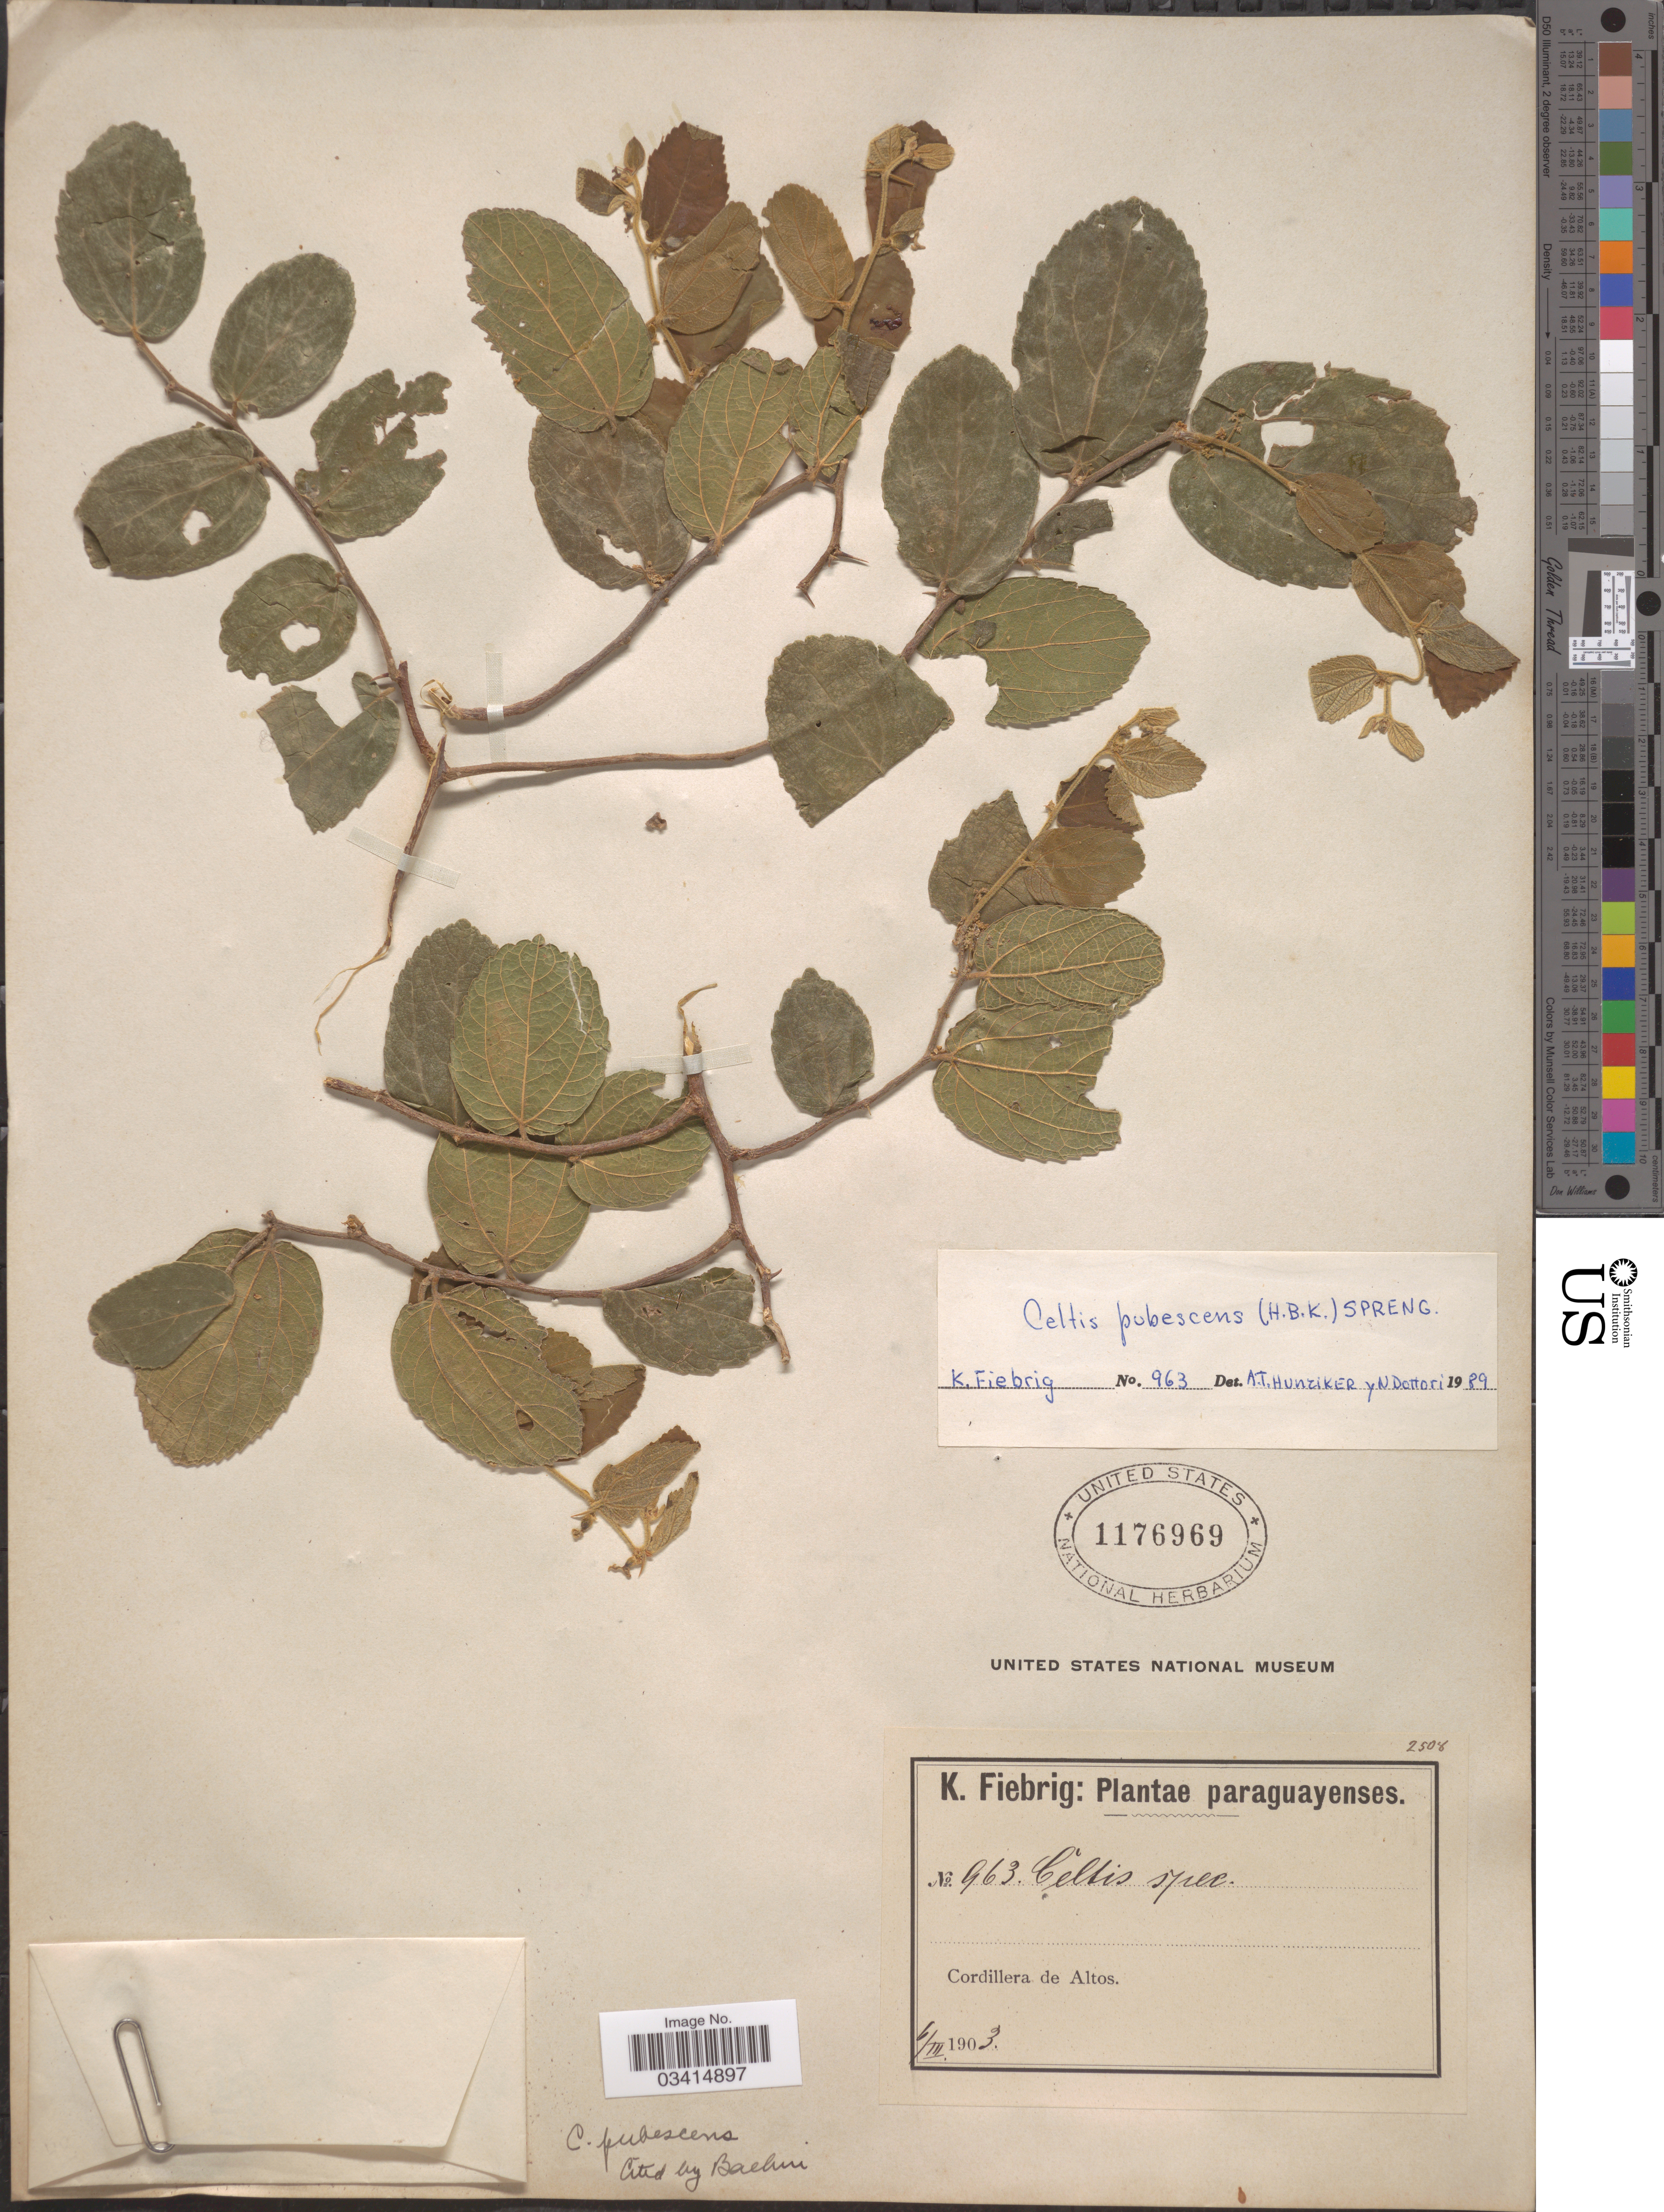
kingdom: Plantae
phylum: Tracheophyta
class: Magnoliopsida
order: Rosales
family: Cannabaceae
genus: Celtis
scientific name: Celtis pubescens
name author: (Kunth) Spreng.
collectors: K. Fiebrig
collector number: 963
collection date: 1903-03-06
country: Paraguay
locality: Cordillera de Altos.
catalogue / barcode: US 1176969